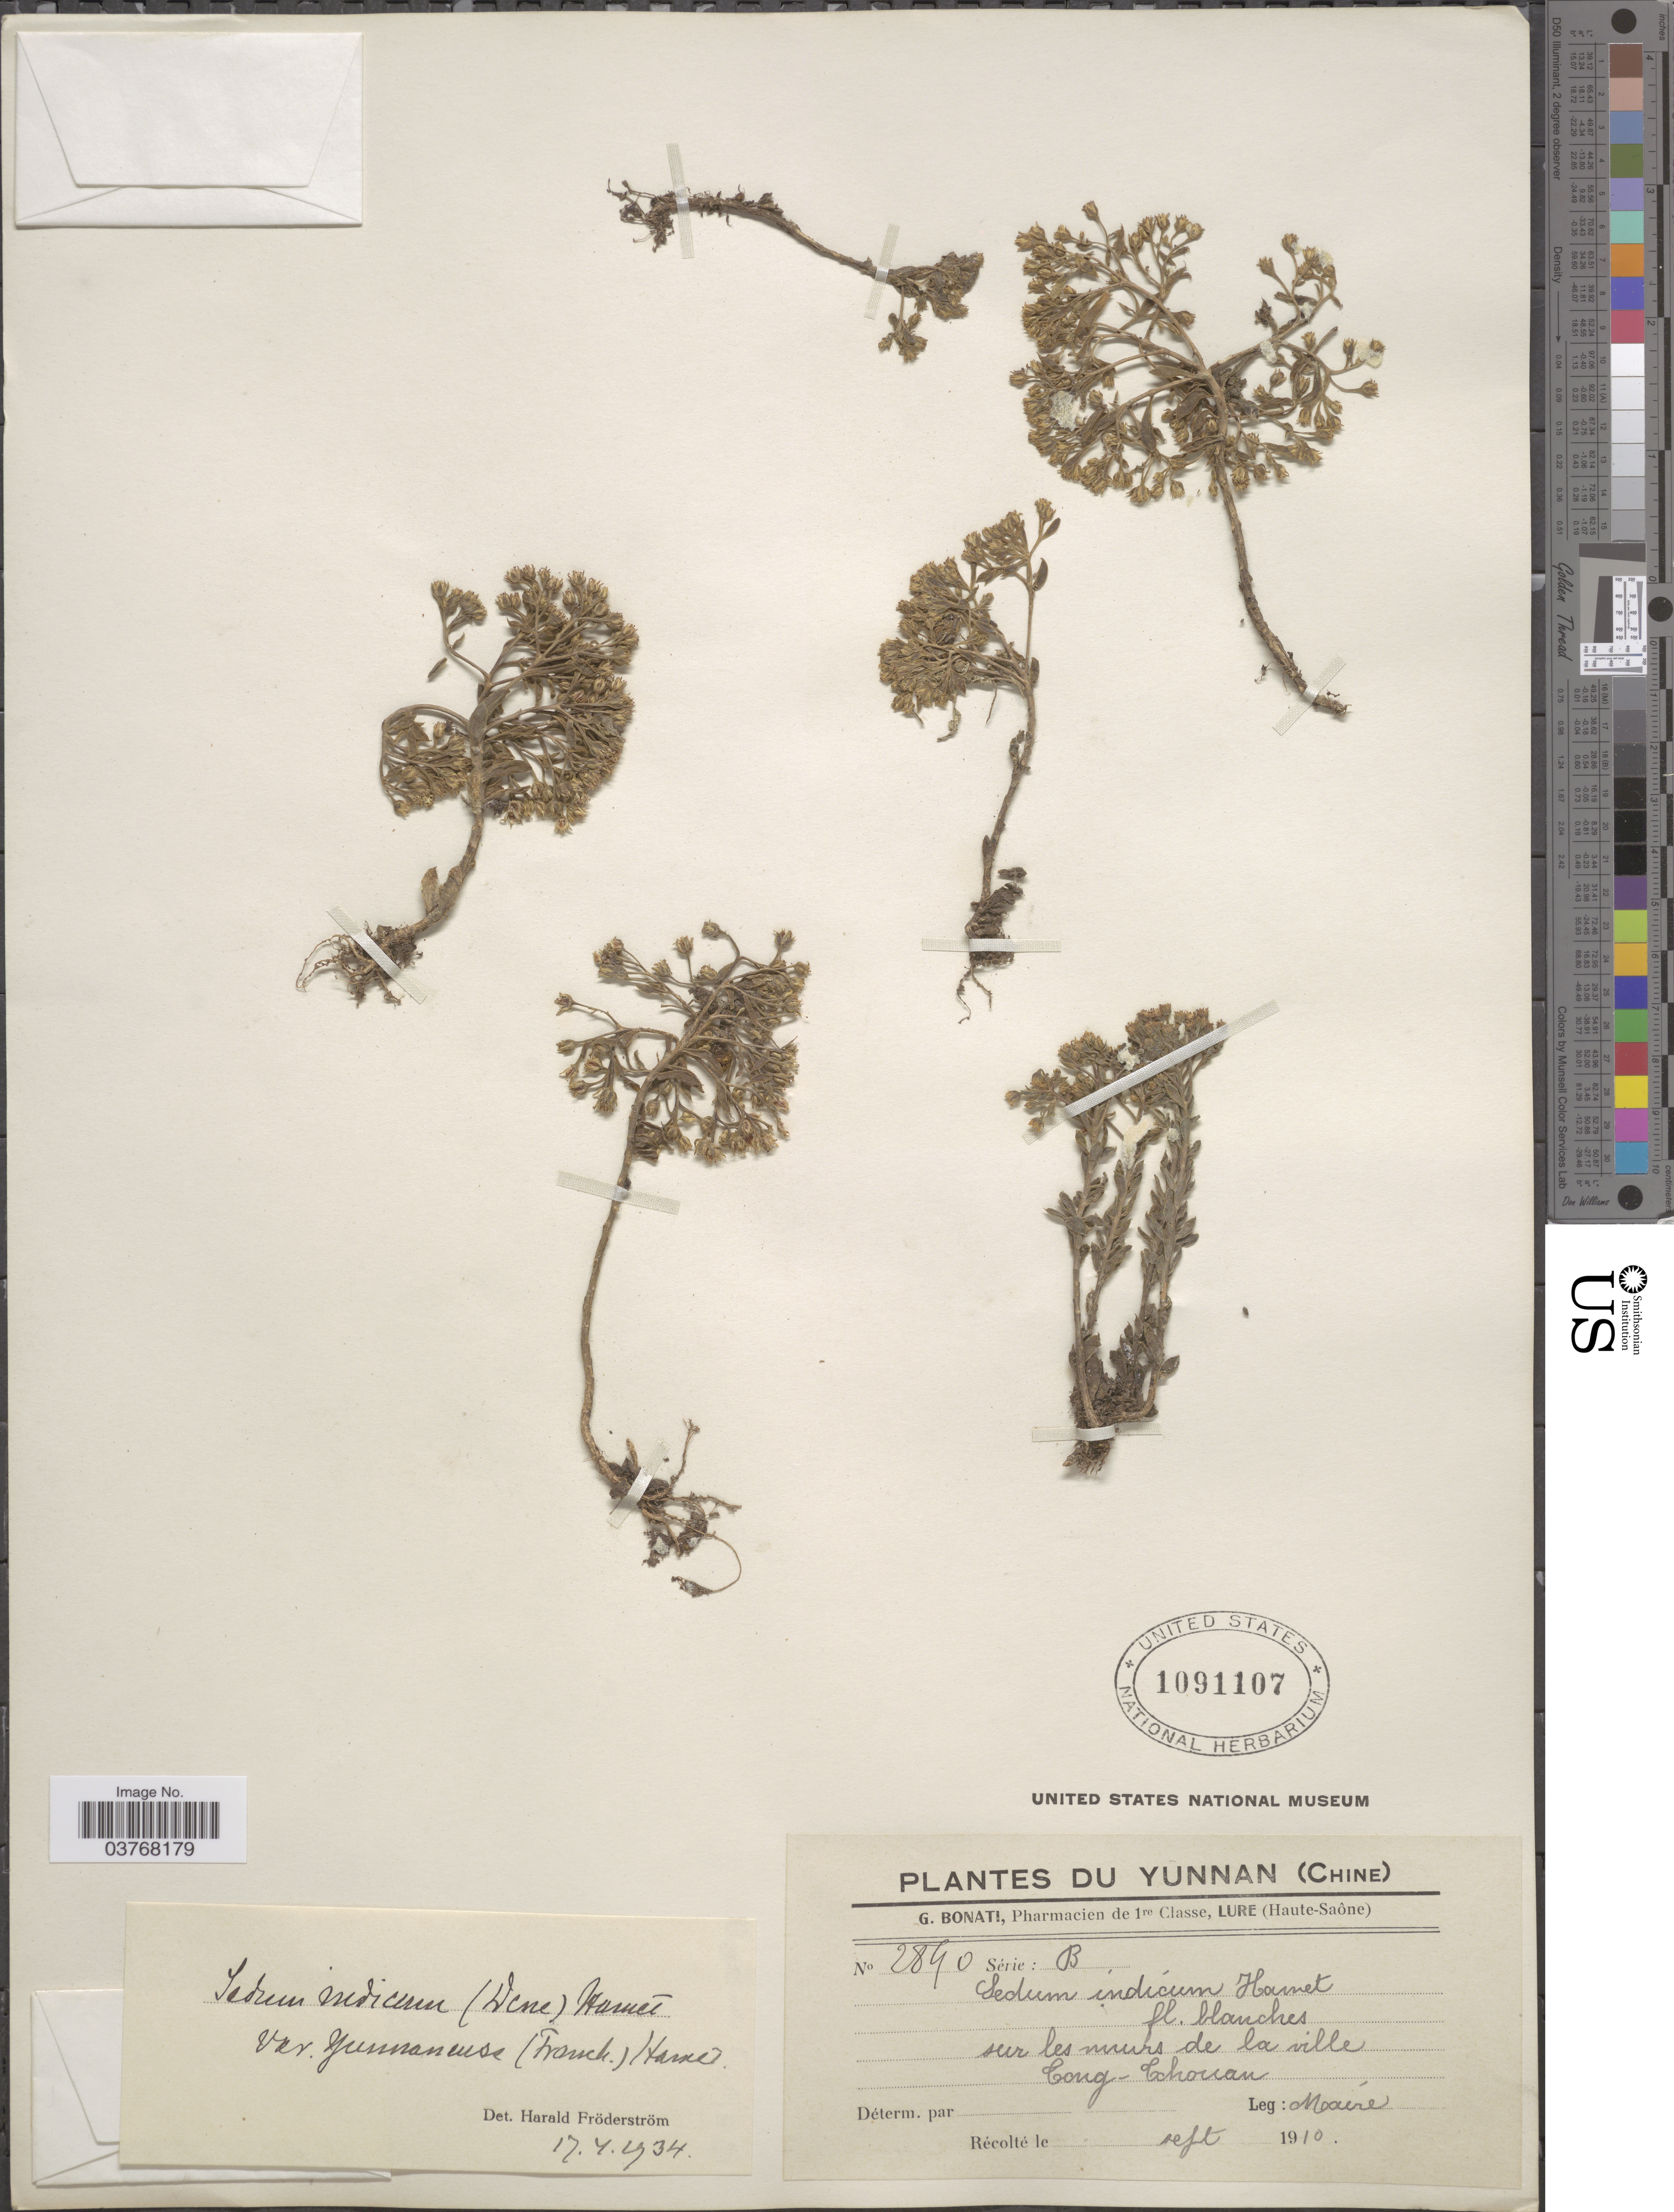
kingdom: Plantae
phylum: Tracheophyta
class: Magnoliopsida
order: Saxifragales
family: Crassulaceae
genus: Sinocrassula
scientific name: Sinocrassula indica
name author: (Decne.) A. Berger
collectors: Maire, --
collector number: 2890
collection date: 1910-09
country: China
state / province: Yunnan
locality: Tong-Tchouan.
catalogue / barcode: US 1091107